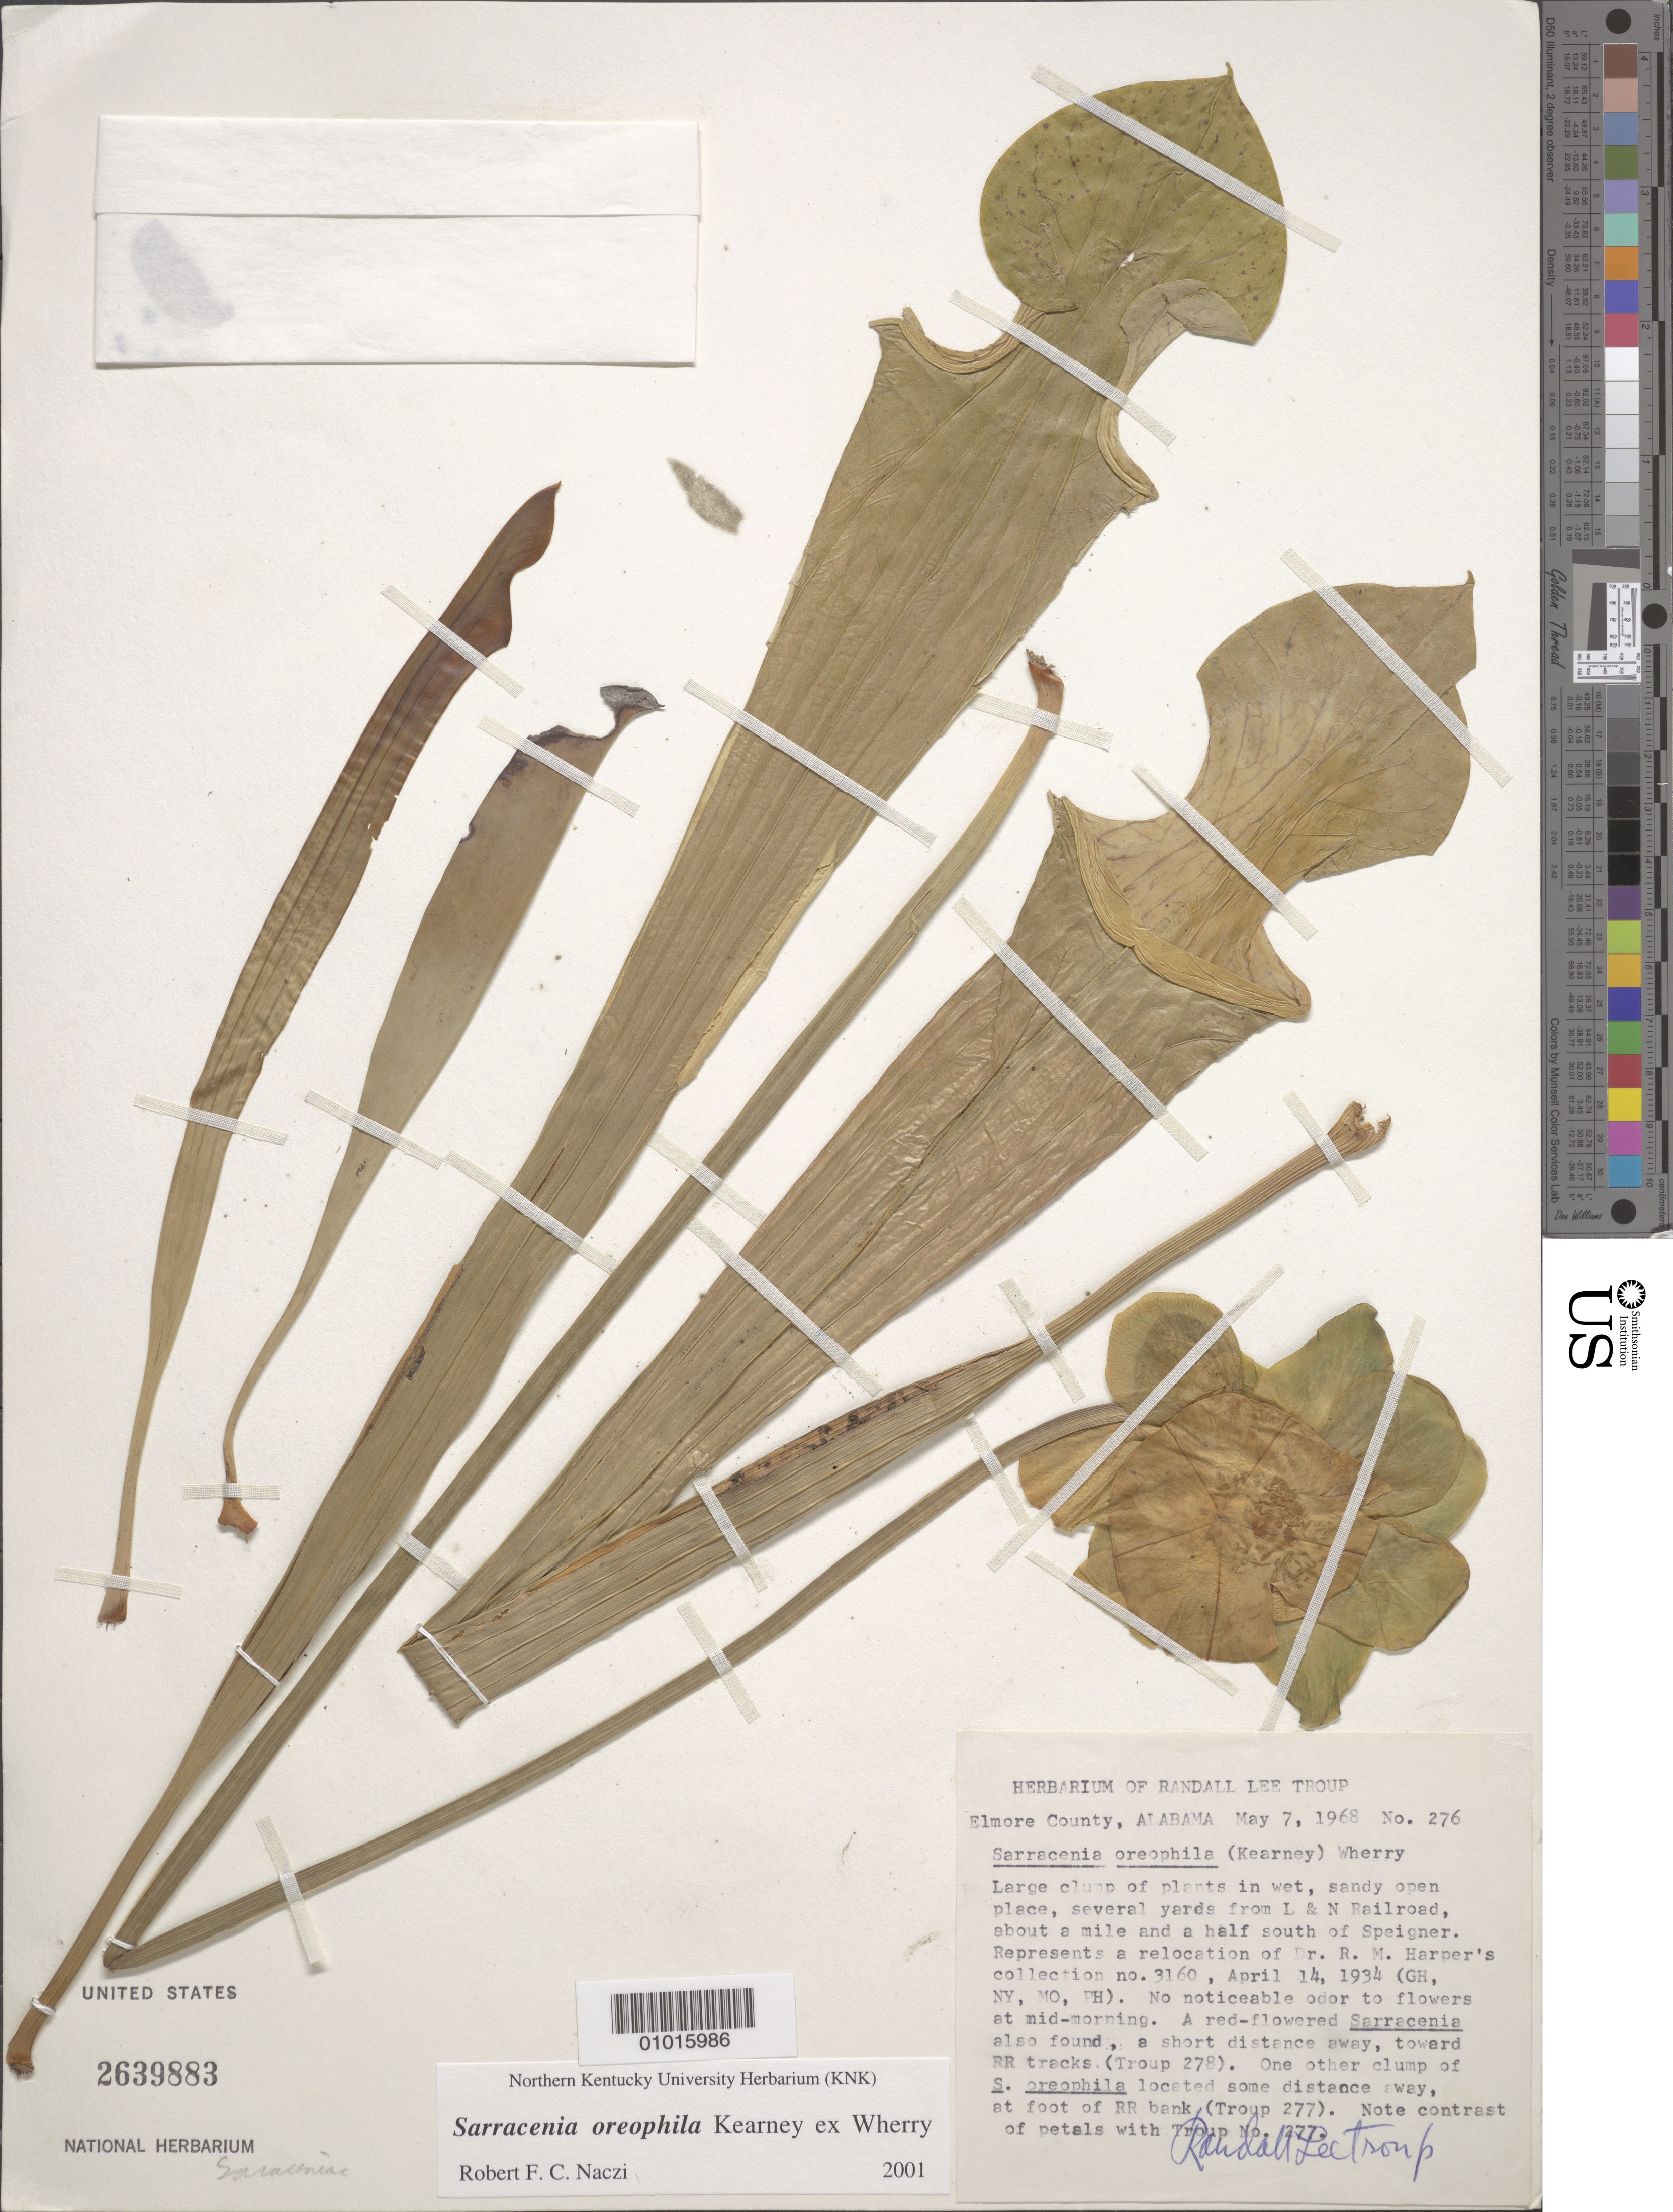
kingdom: Plantae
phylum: Tracheophyta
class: Magnoliopsida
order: Ericales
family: Sarraceniaceae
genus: Sarracenia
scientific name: Sarracenia oreophila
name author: Kearney ex Wherry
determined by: Naczi, R. F. C.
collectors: R. Troup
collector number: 276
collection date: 1968-05-07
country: United States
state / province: Alabama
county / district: Elmore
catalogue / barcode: US 2639883